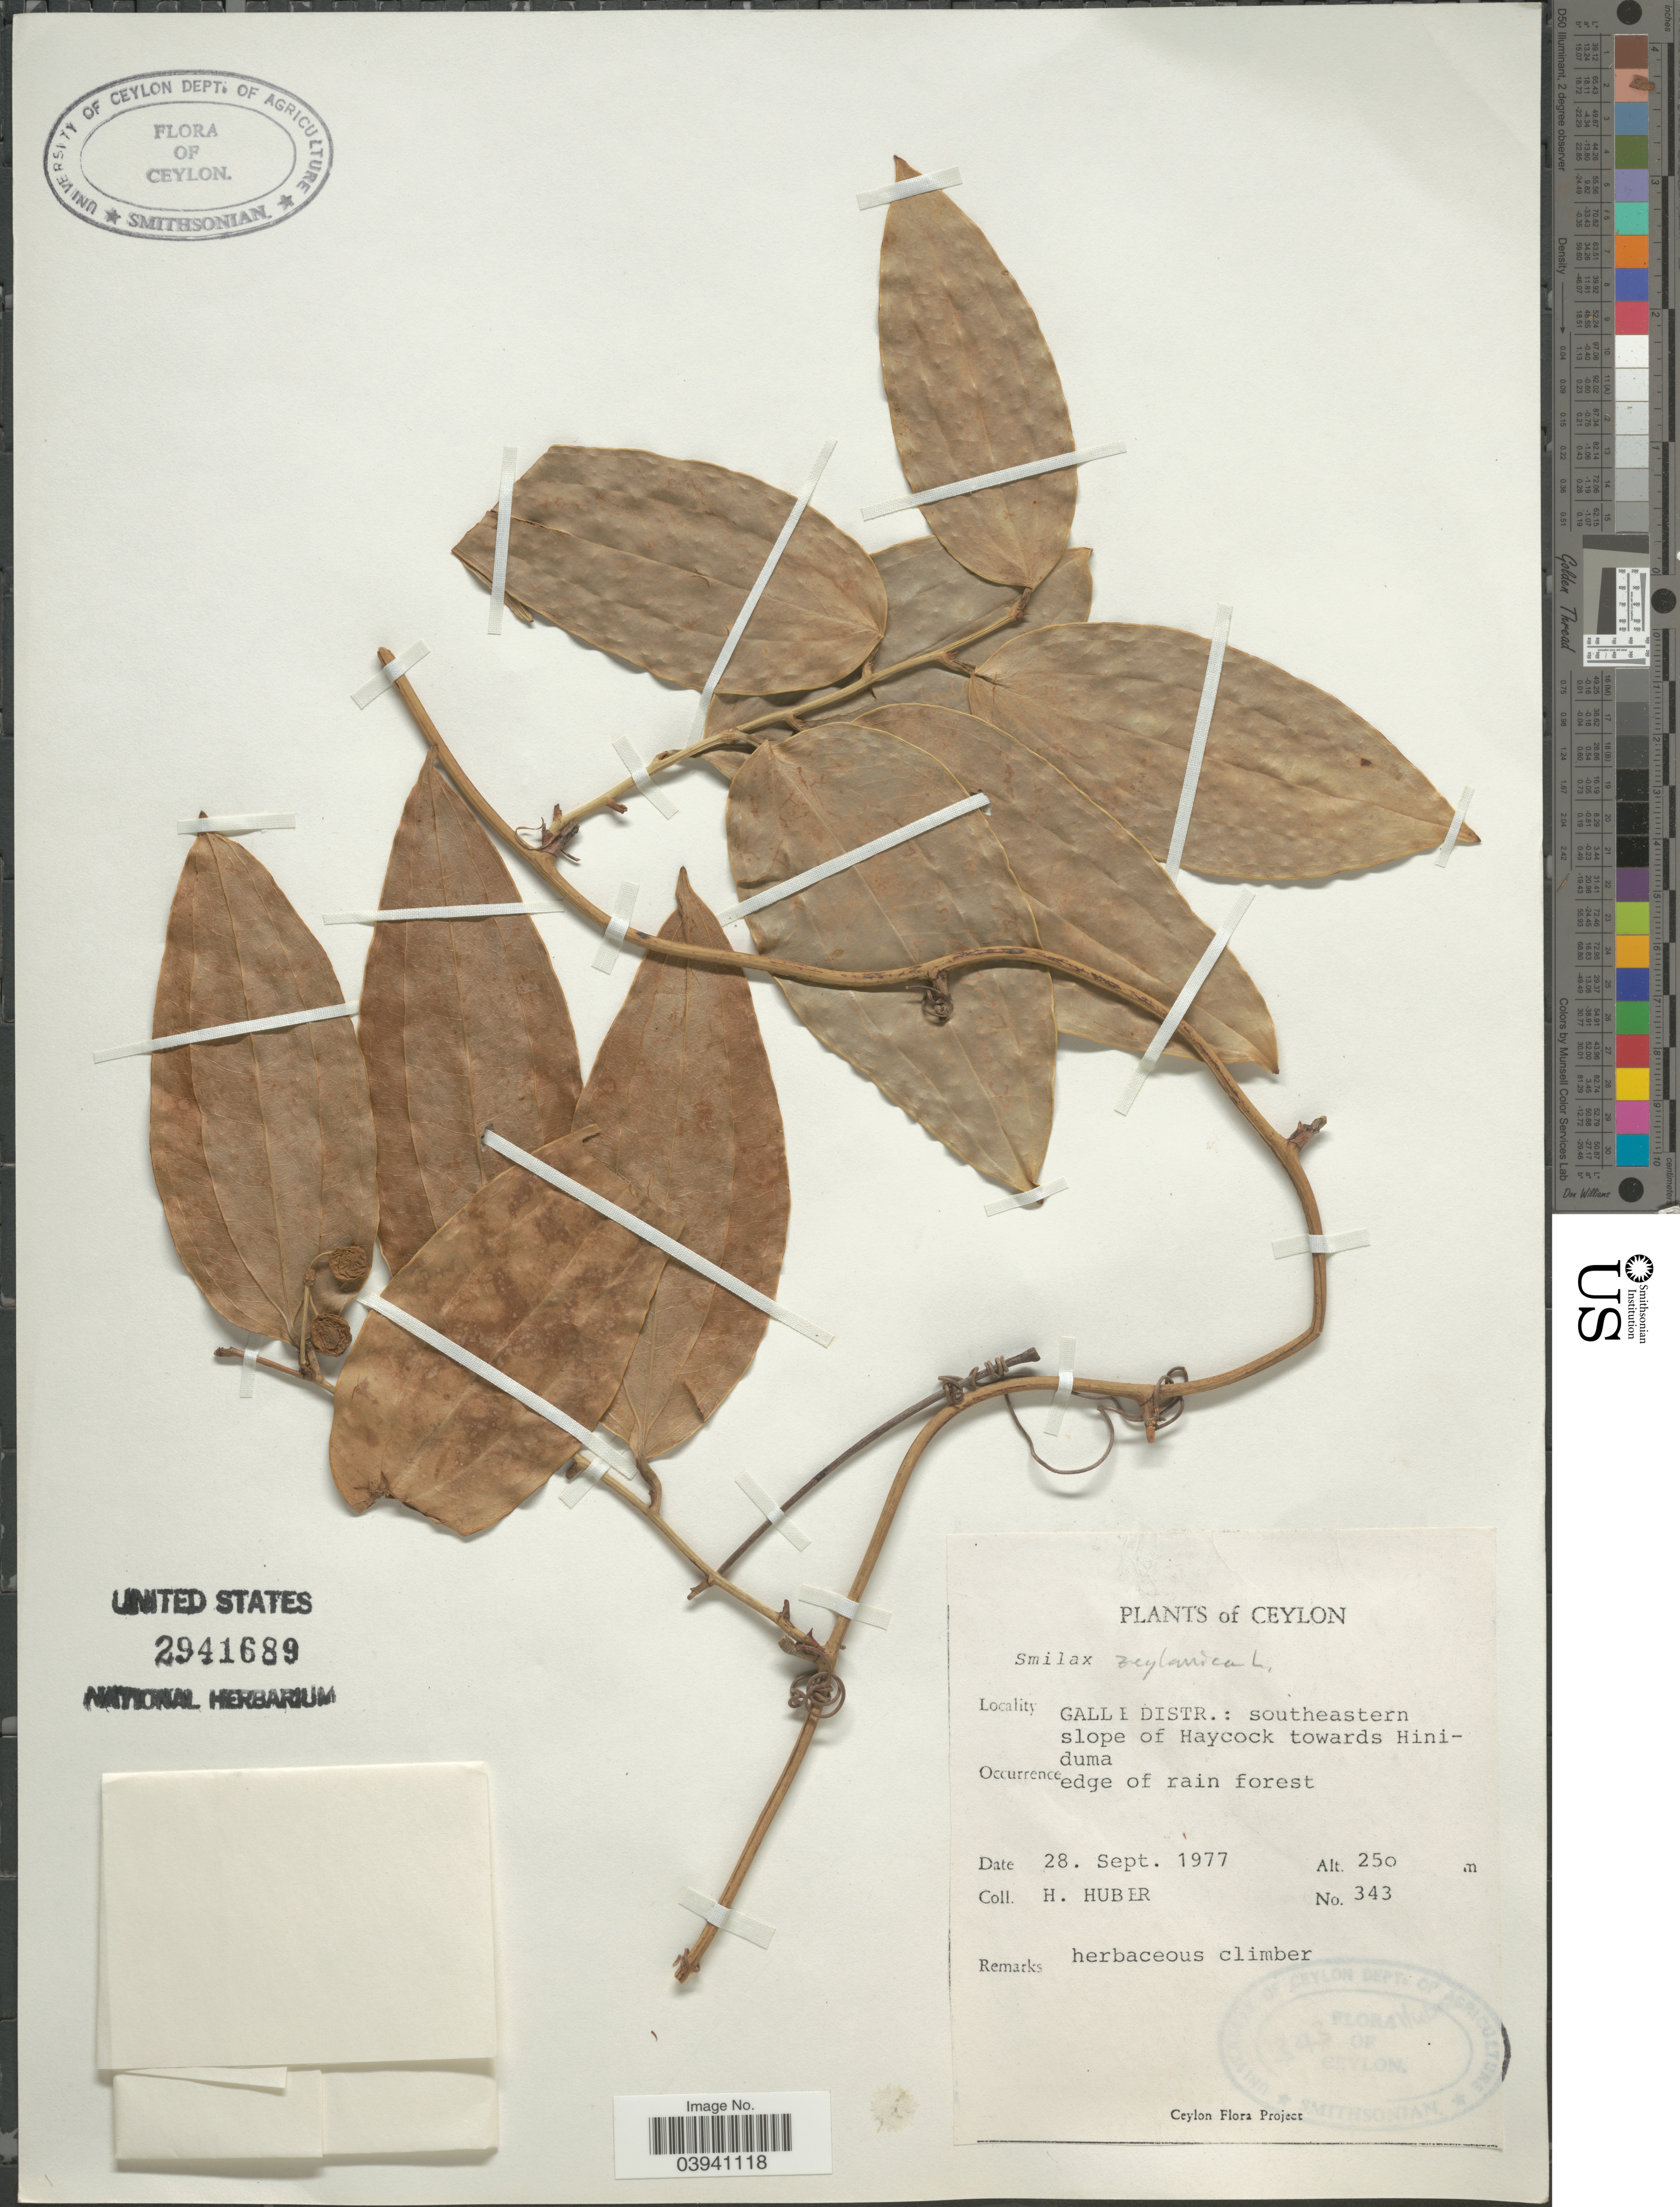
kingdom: Plantae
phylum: Tracheophyta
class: Liliopsida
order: Liliales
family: Smilacaceae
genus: Smilax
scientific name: Smilax zeylanica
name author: L.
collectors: H. Huber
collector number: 343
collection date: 1977-09-28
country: Sri Lanka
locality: Ceylon. Galle Distr.: southeastern slope of Haycock towards Hiniduma.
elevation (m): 250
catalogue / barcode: US 2941689